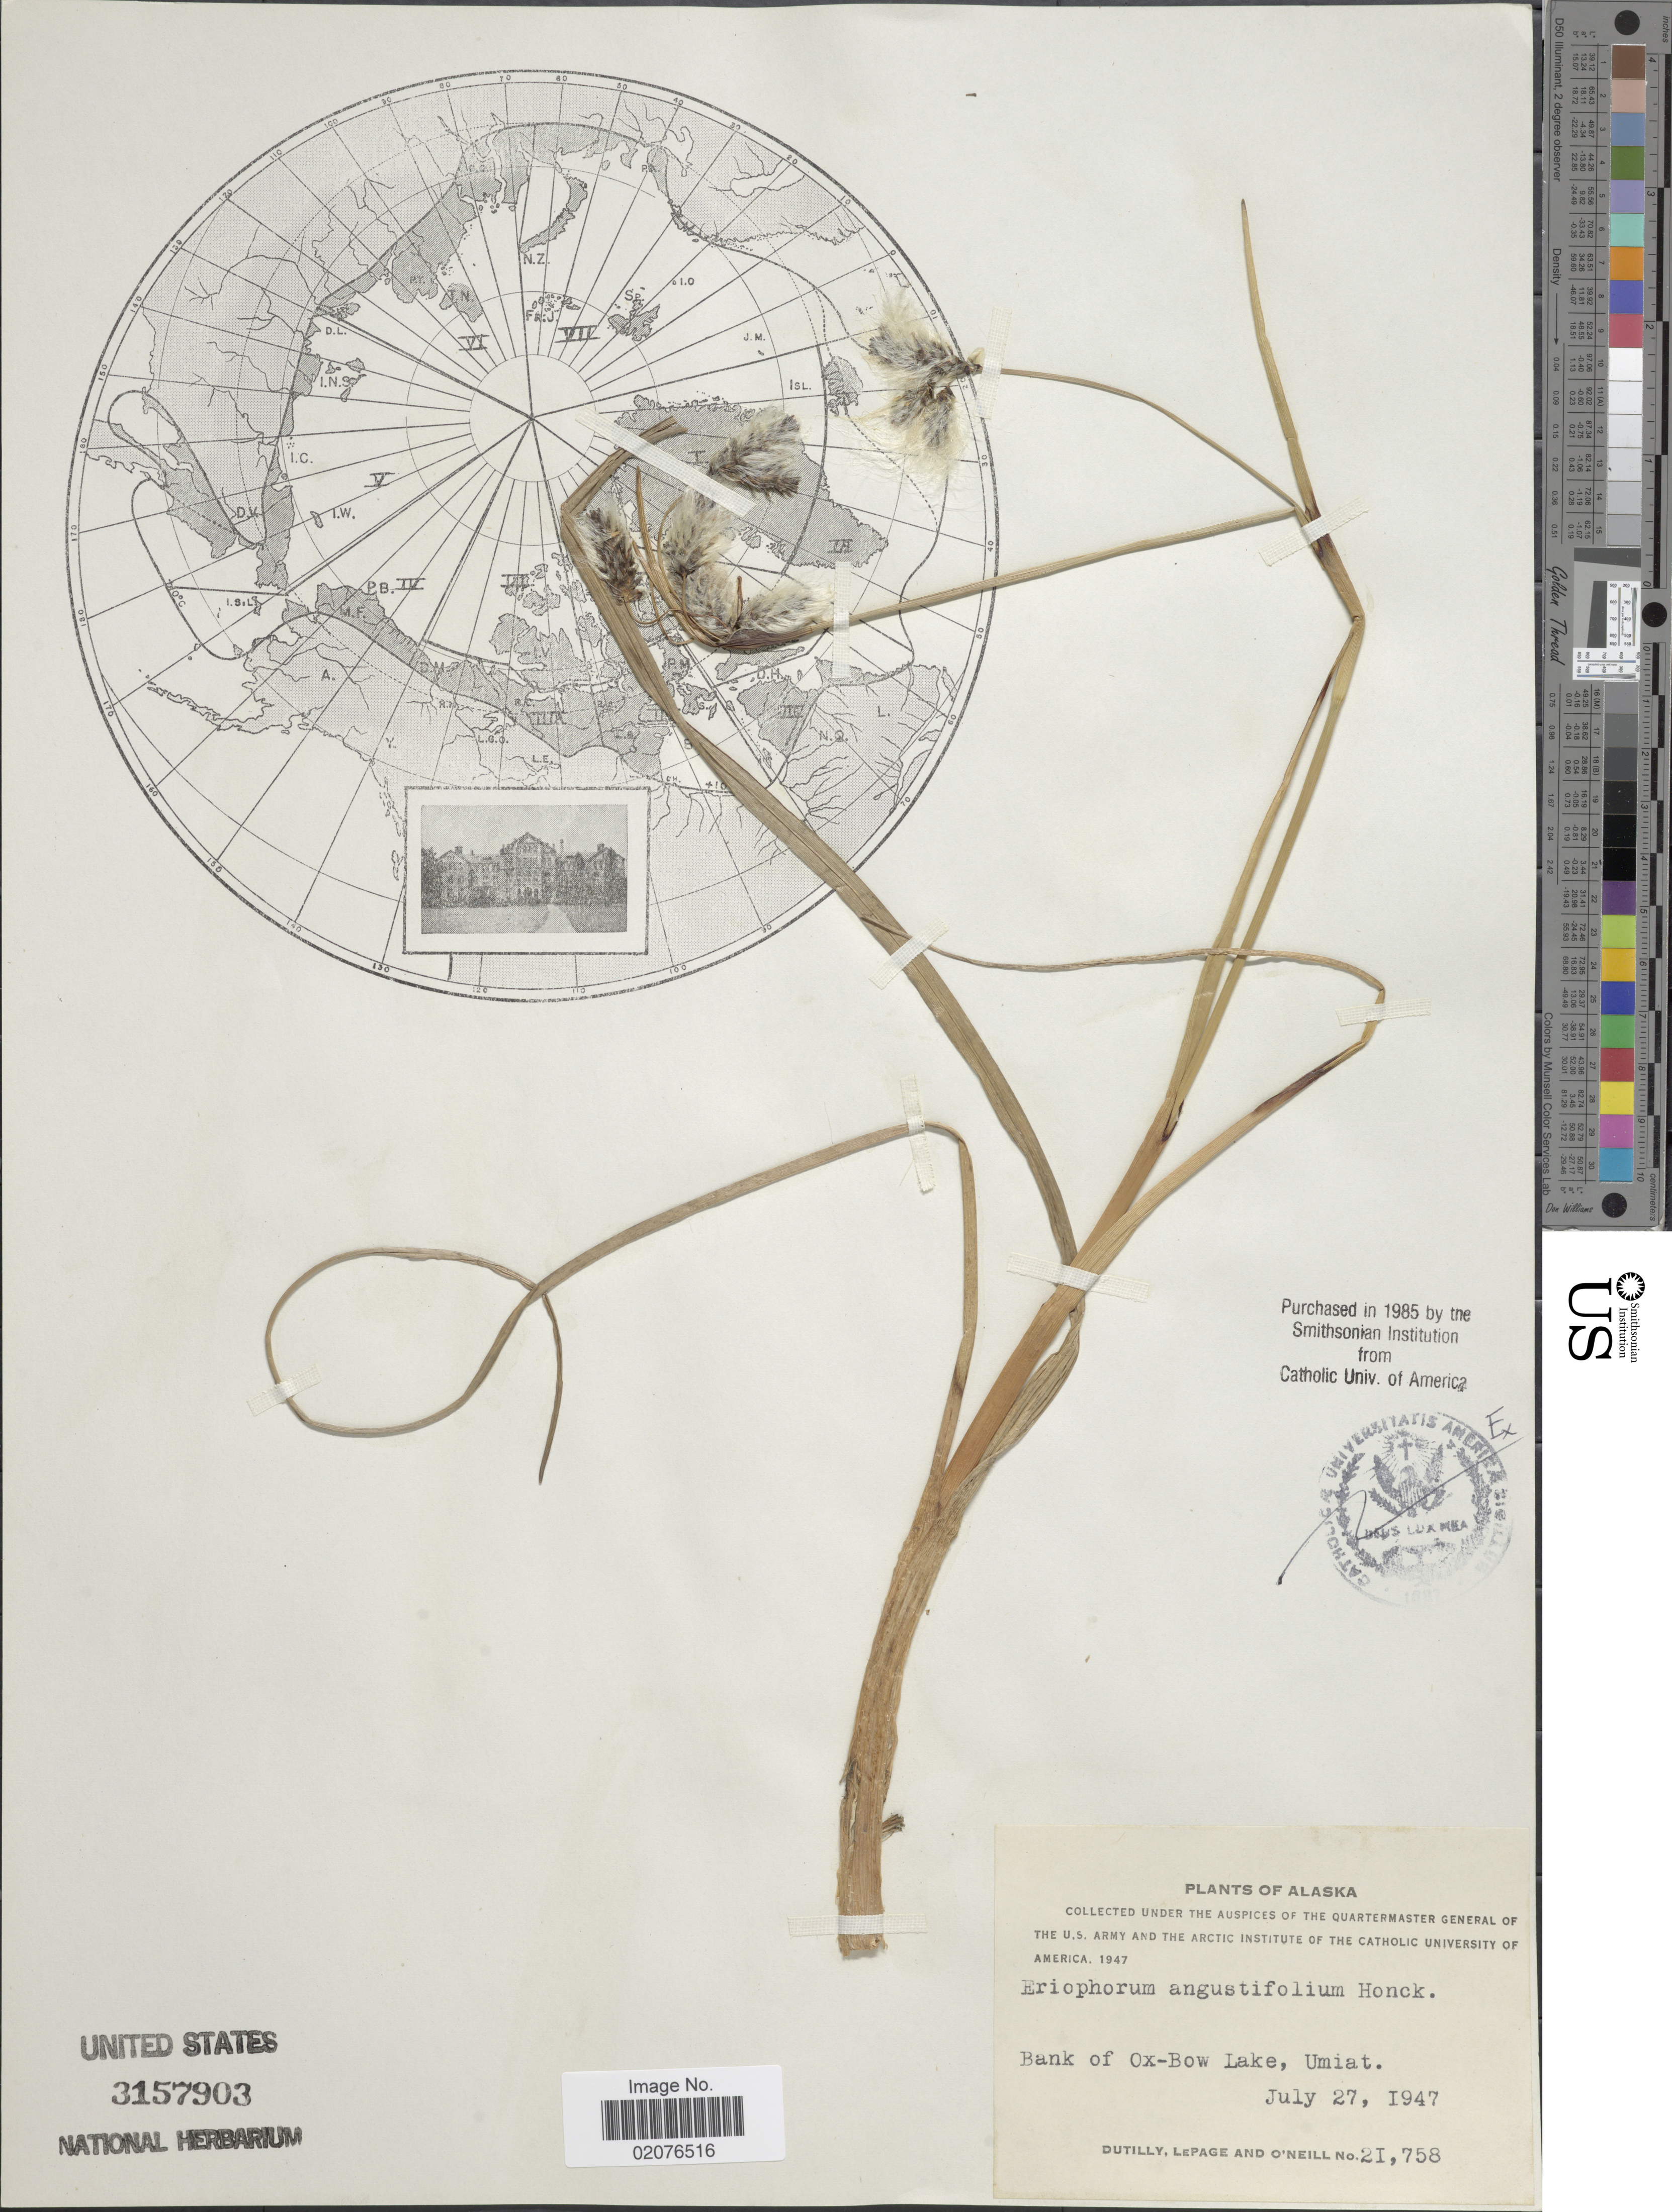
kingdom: Plantae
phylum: Tracheophyta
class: Liliopsida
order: Poales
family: Cyperaceae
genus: Eriophorum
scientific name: Eriophorum angustifolium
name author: Honck.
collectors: -. Dutilly, -. LePage & O' Neill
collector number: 21758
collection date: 1947-07-27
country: United States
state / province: Alaska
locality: Bank of Ox-Bow Lake, Umiat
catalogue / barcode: US 3157903